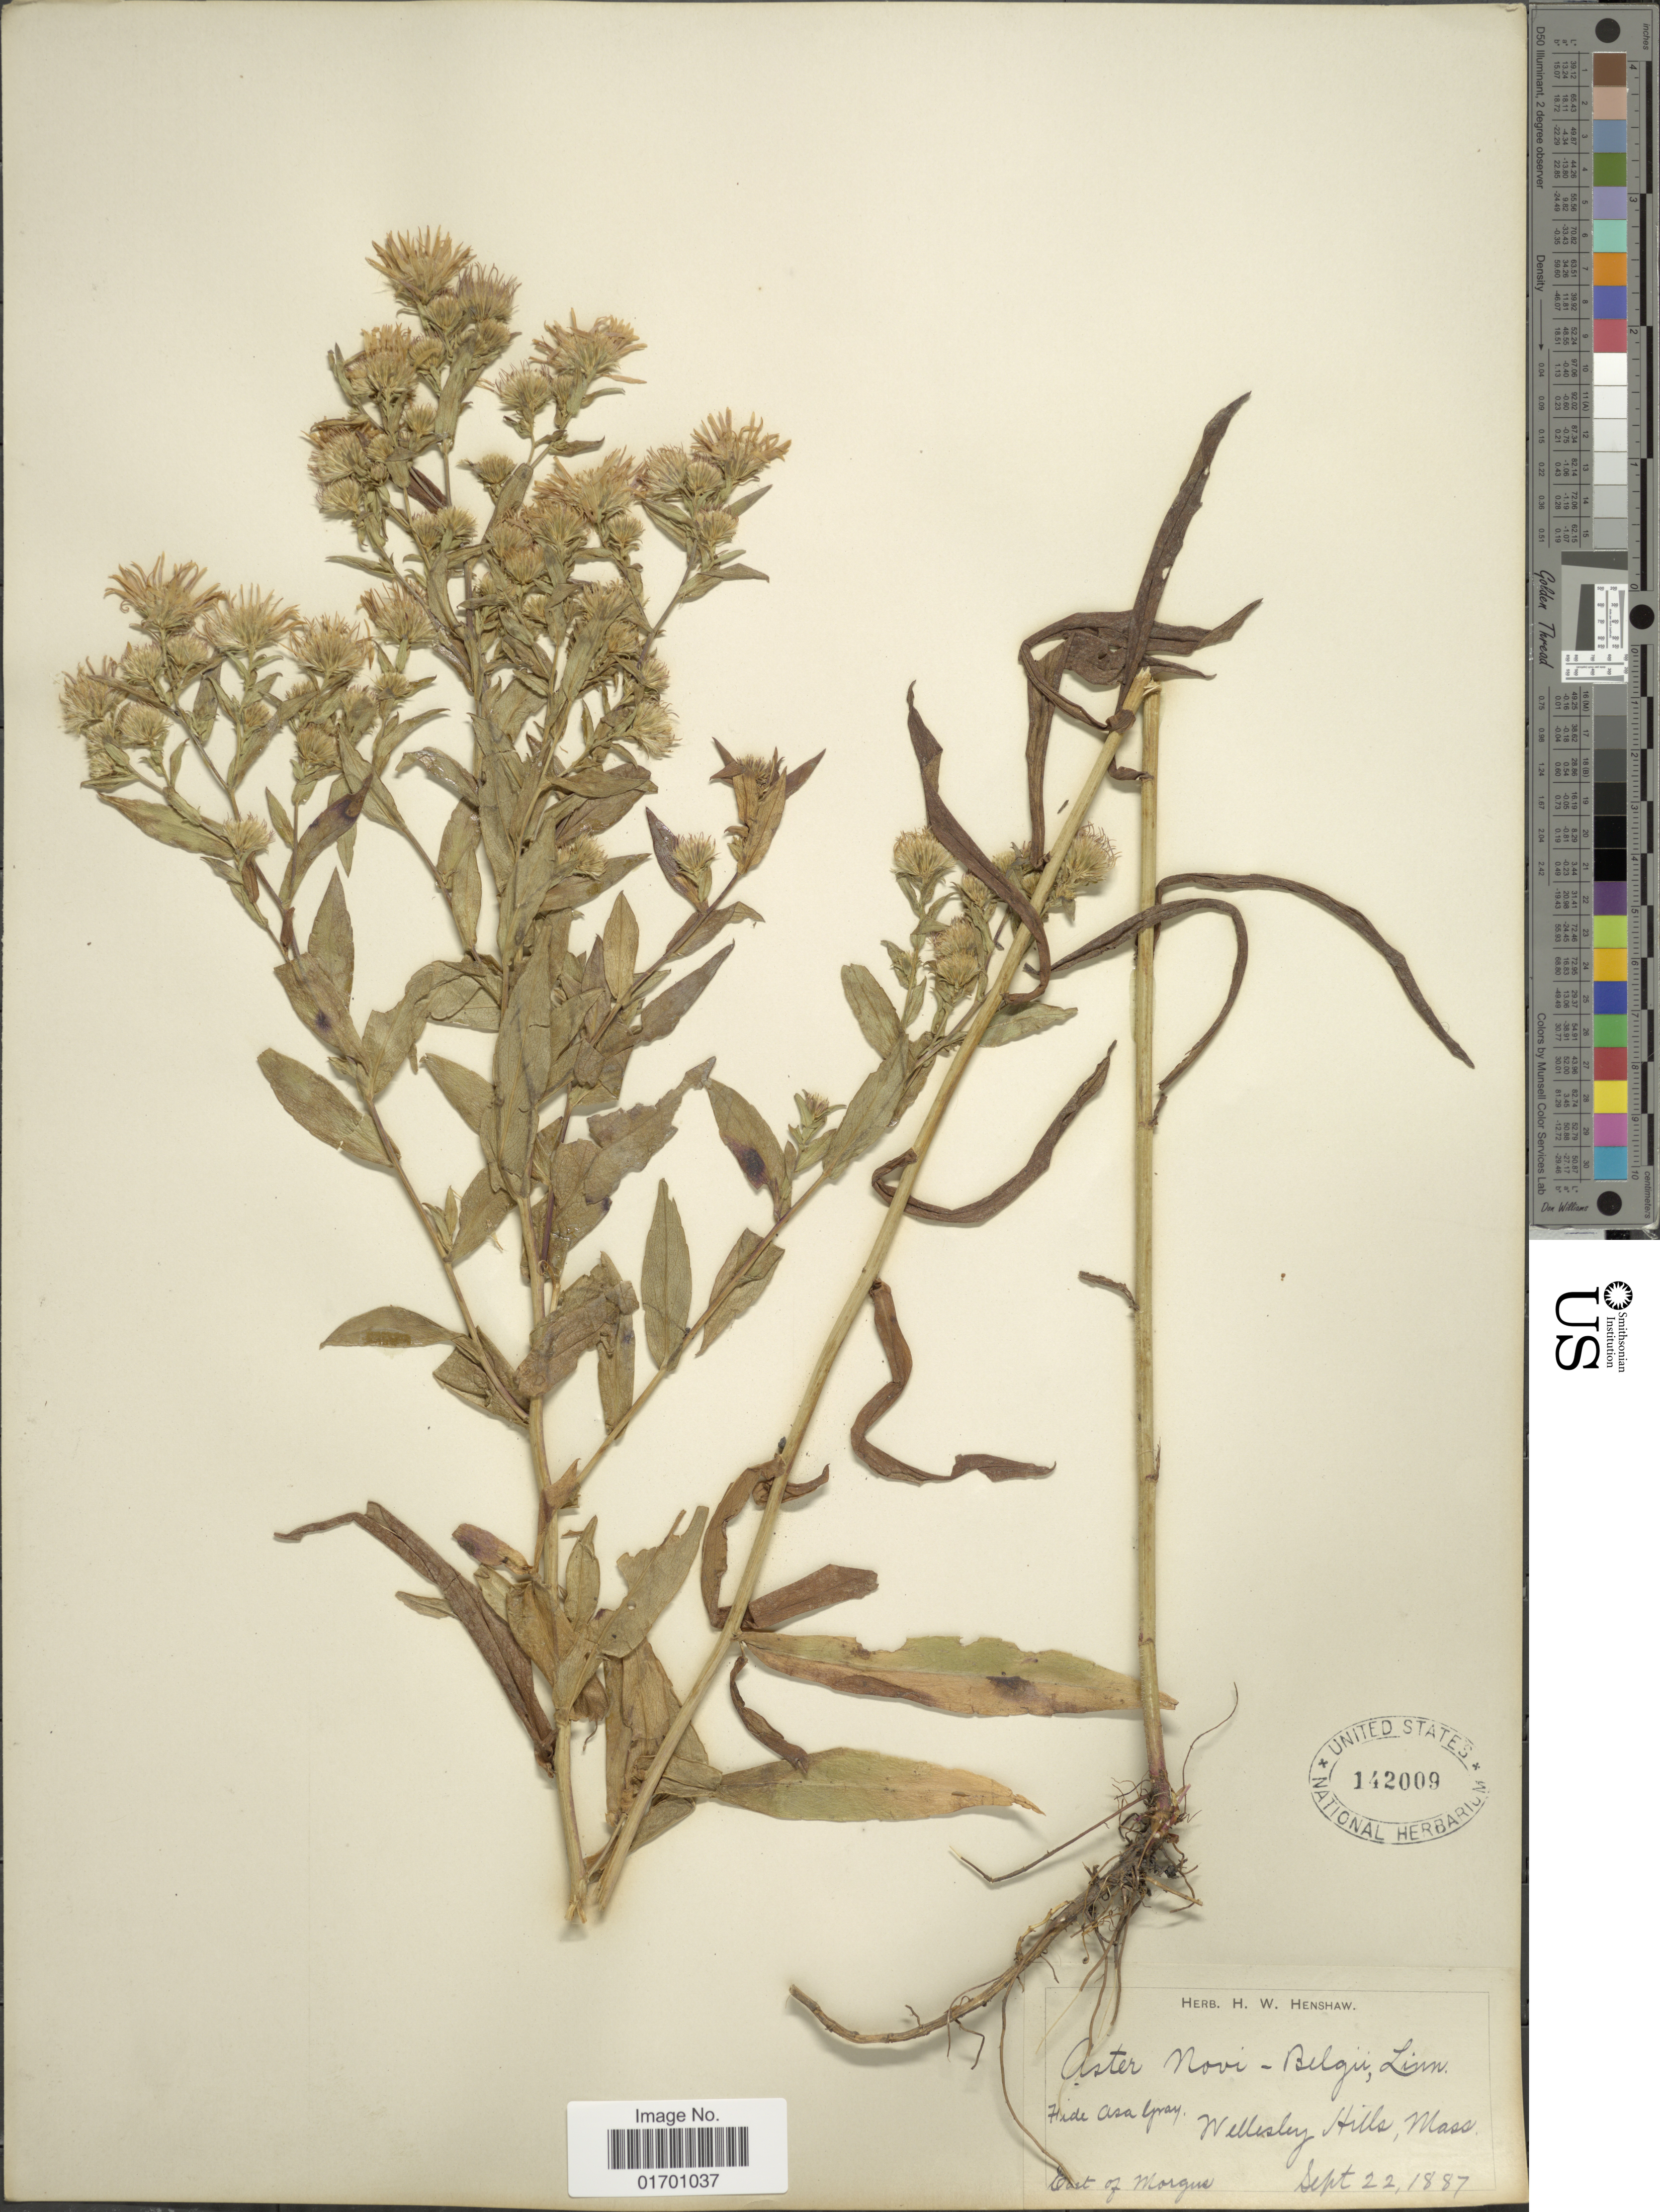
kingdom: Plantae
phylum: Tracheophyta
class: Magnoliopsida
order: Asterales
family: Asteraceae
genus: Symphyotrichum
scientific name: Symphyotrichum novi-belgii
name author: (L.) G.L. Nesom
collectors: A. Gray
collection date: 1887-09-22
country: United States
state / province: Massachusetts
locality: Wellesly Hills, Mass. East of Morgus.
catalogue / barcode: US 142009